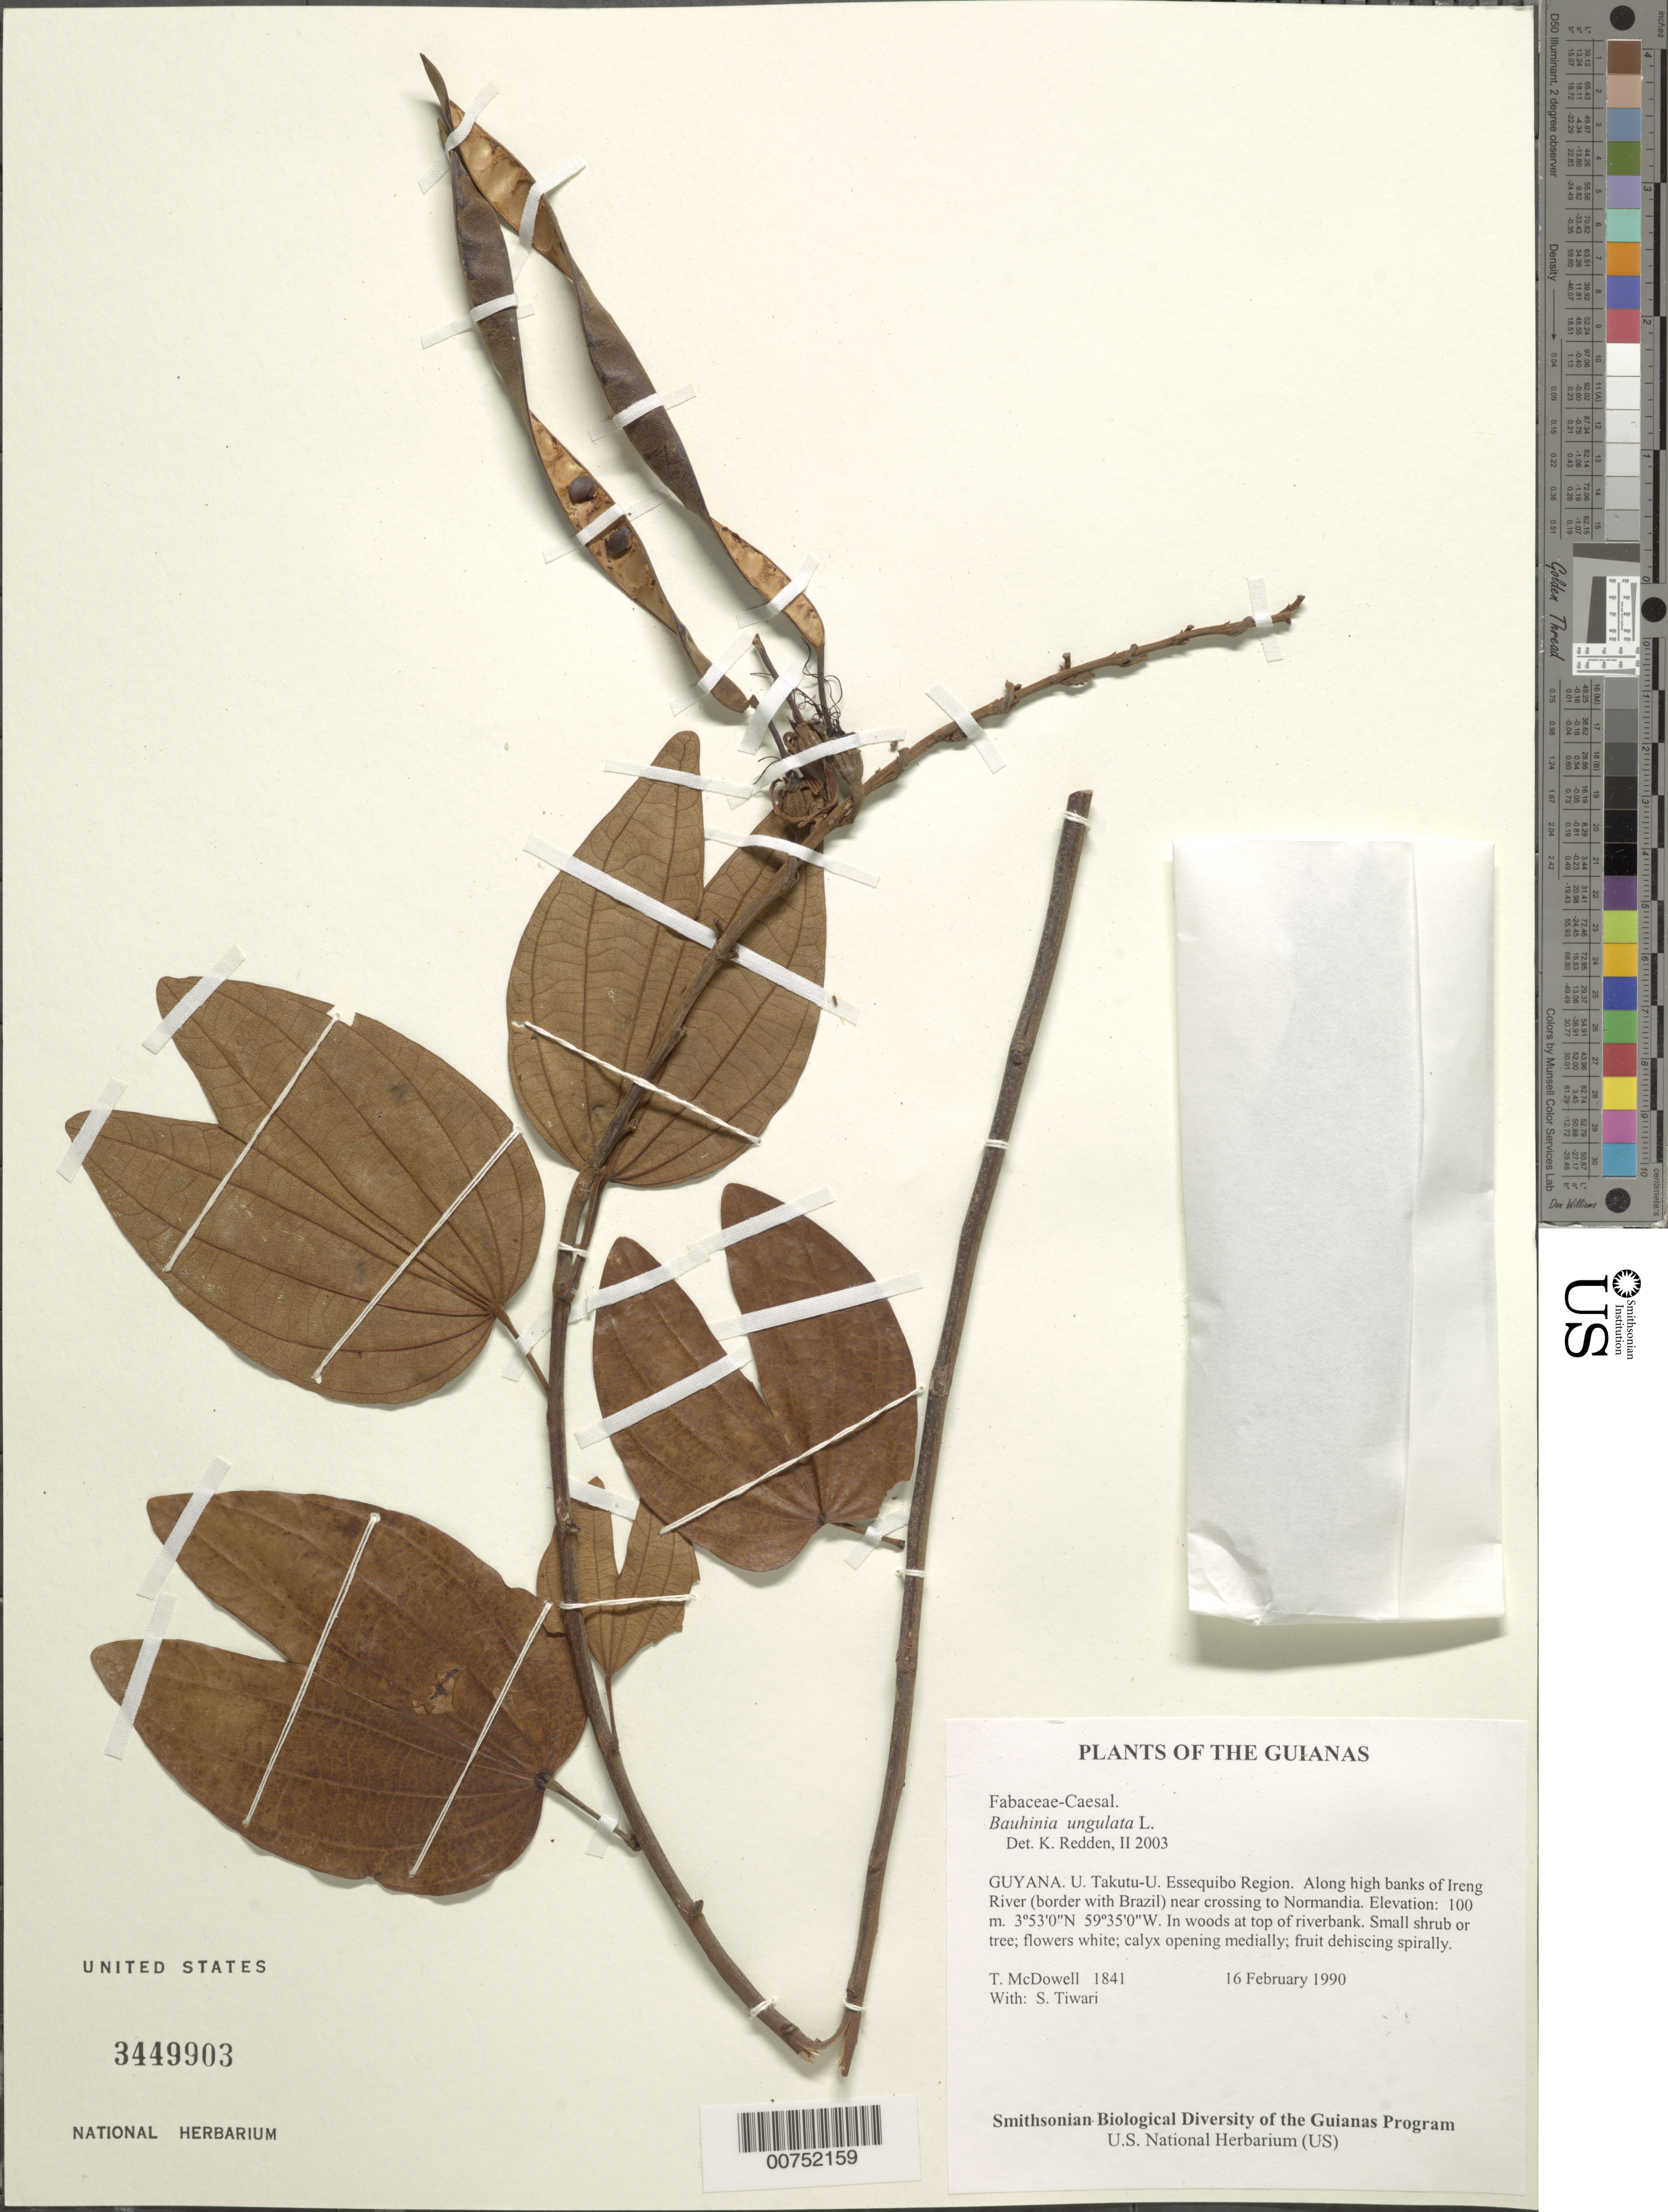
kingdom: Plantae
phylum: Tracheophyta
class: Magnoliopsida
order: Fabales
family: Fabaceae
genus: Bauhinia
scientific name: Bauhinia ungulata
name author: L.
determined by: Redden, K. M.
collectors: T. McDowell & S. Tiwari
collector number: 1841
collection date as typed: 16 February 1990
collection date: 1990-02-16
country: Guyana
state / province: U. Takutu-U. Essequibo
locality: Along high banks of Ireng River (border with Brazil) near crossing to Normandia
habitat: In woods at top of riverbank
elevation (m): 100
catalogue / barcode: US 3449903